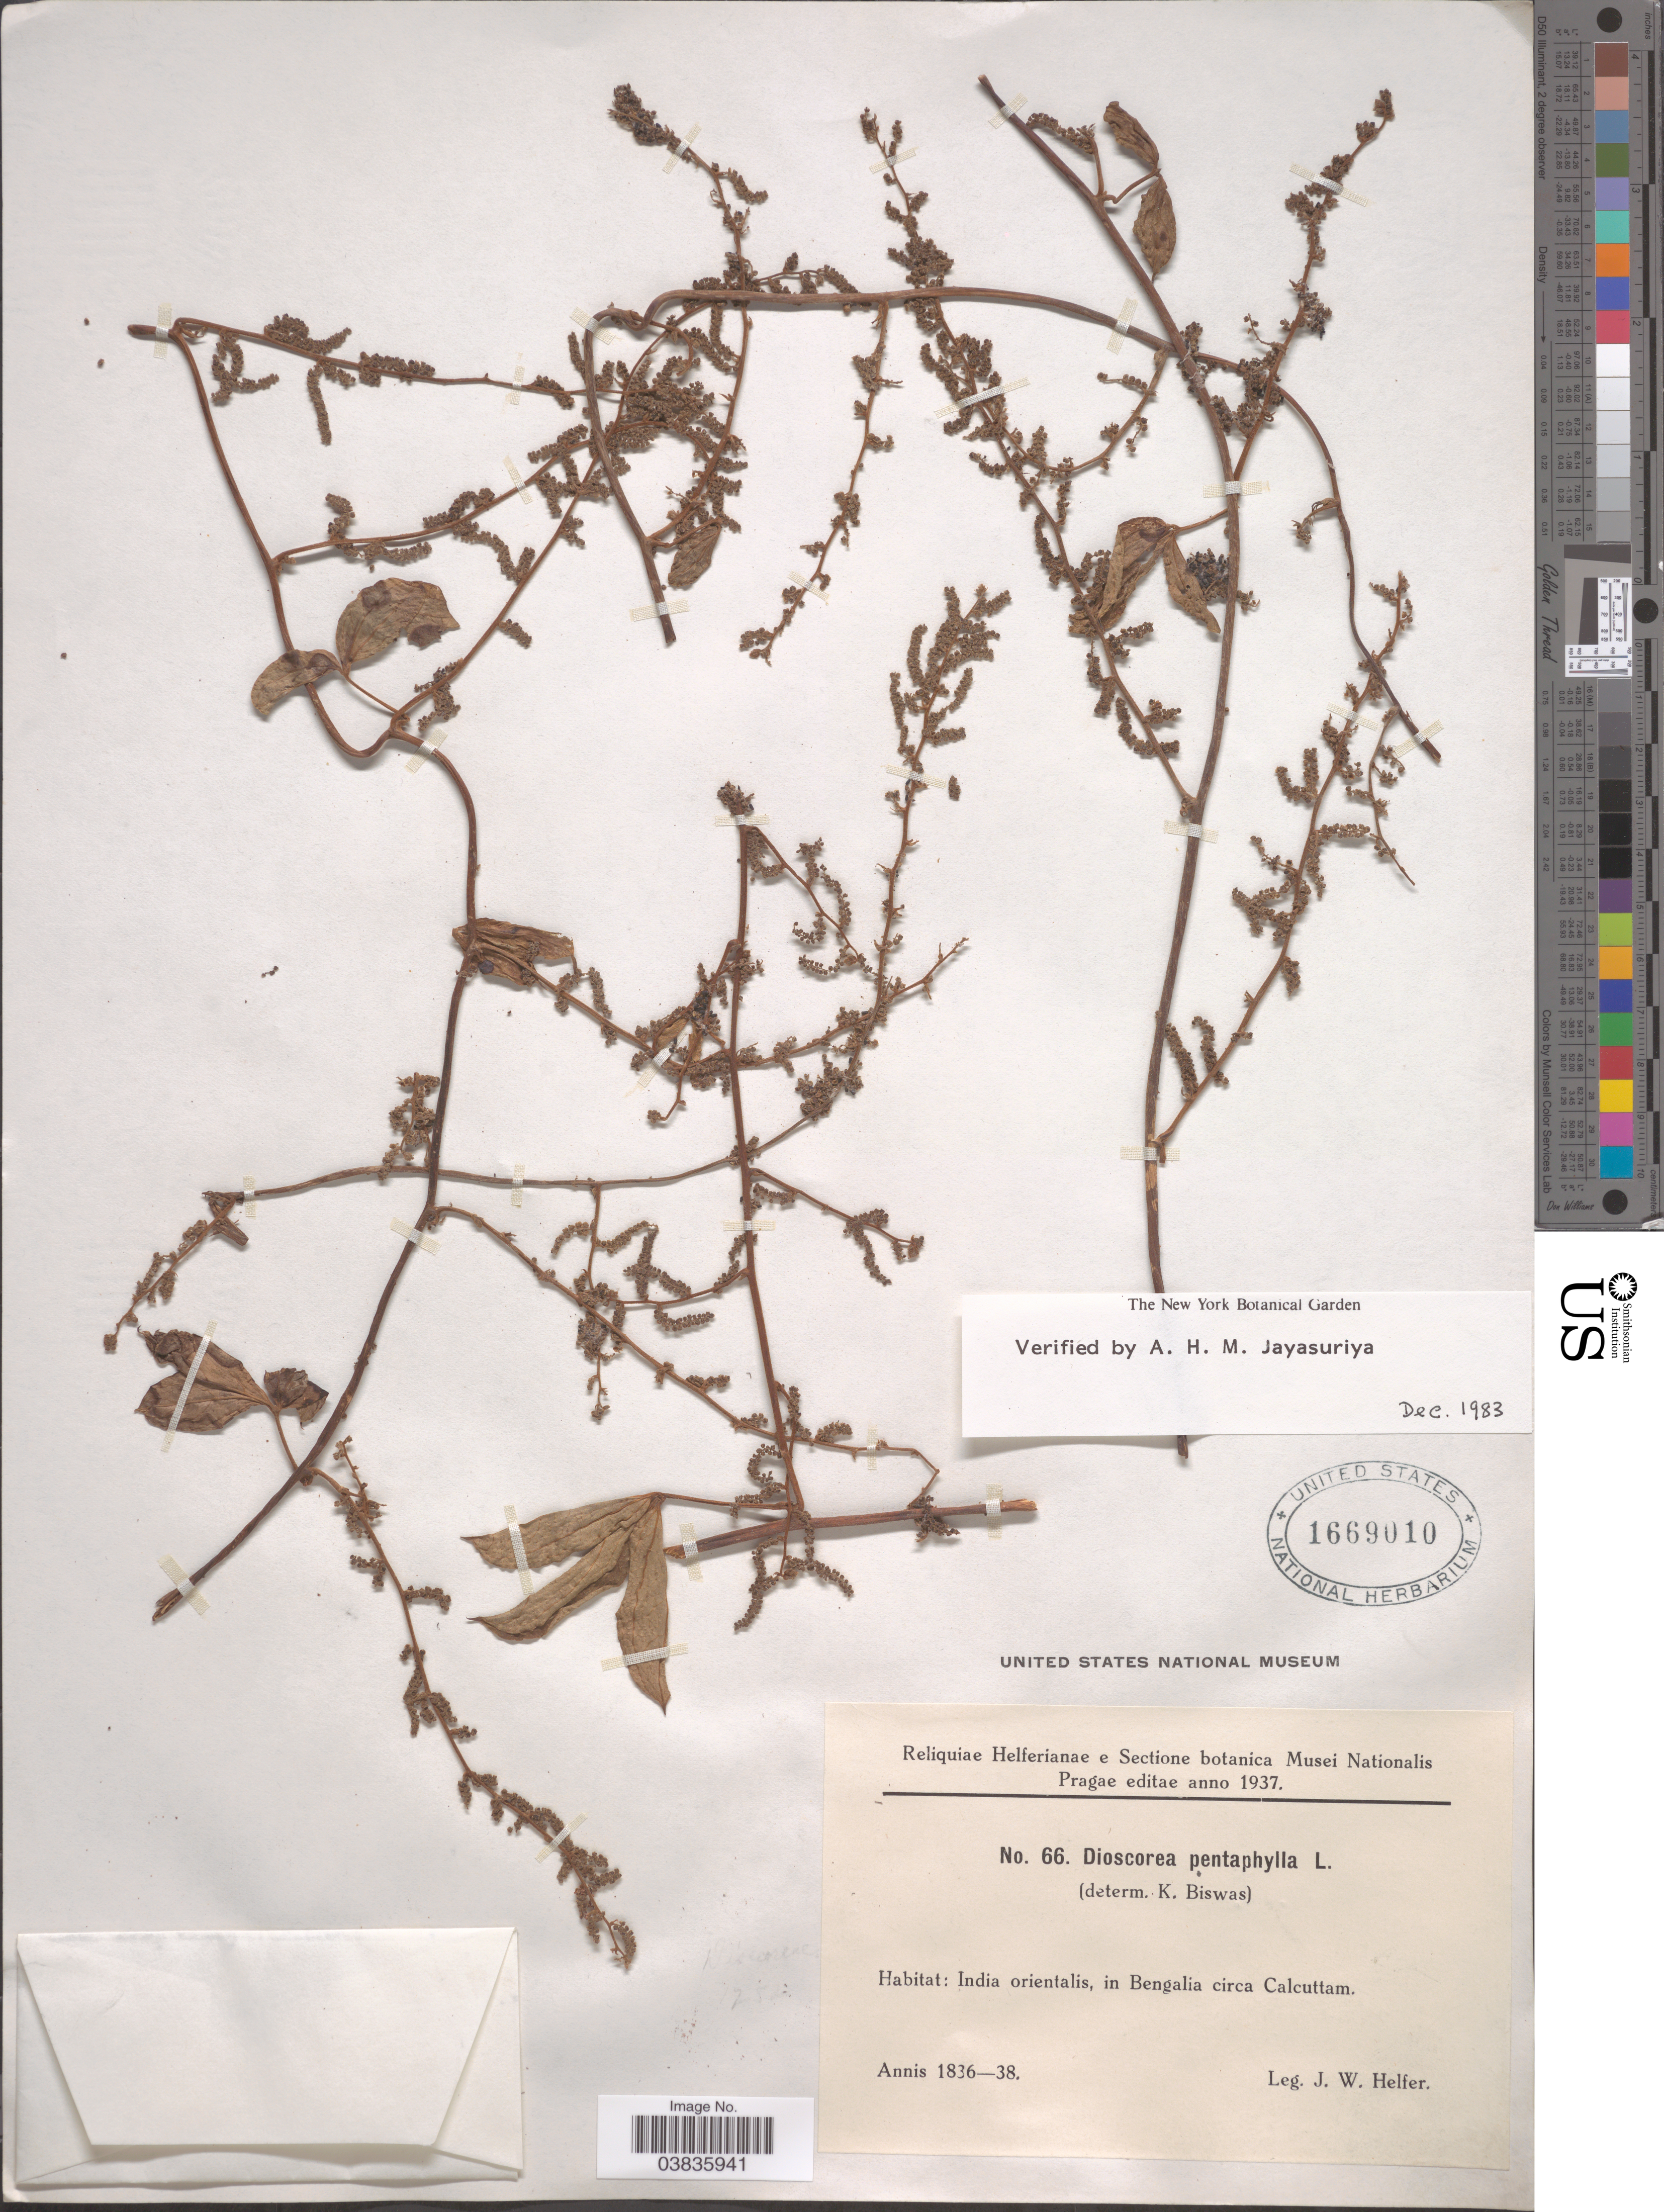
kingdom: Plantae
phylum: Tracheophyta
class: Liliopsida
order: Dioscoreales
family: Dioscoreaceae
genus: Dioscorea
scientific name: Dioscorea pentaphylla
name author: L.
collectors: J. W. Helfer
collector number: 66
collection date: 1836/1838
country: India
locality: India orientalis, in Bengalia circa Calcuttam.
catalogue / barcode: US 1669010